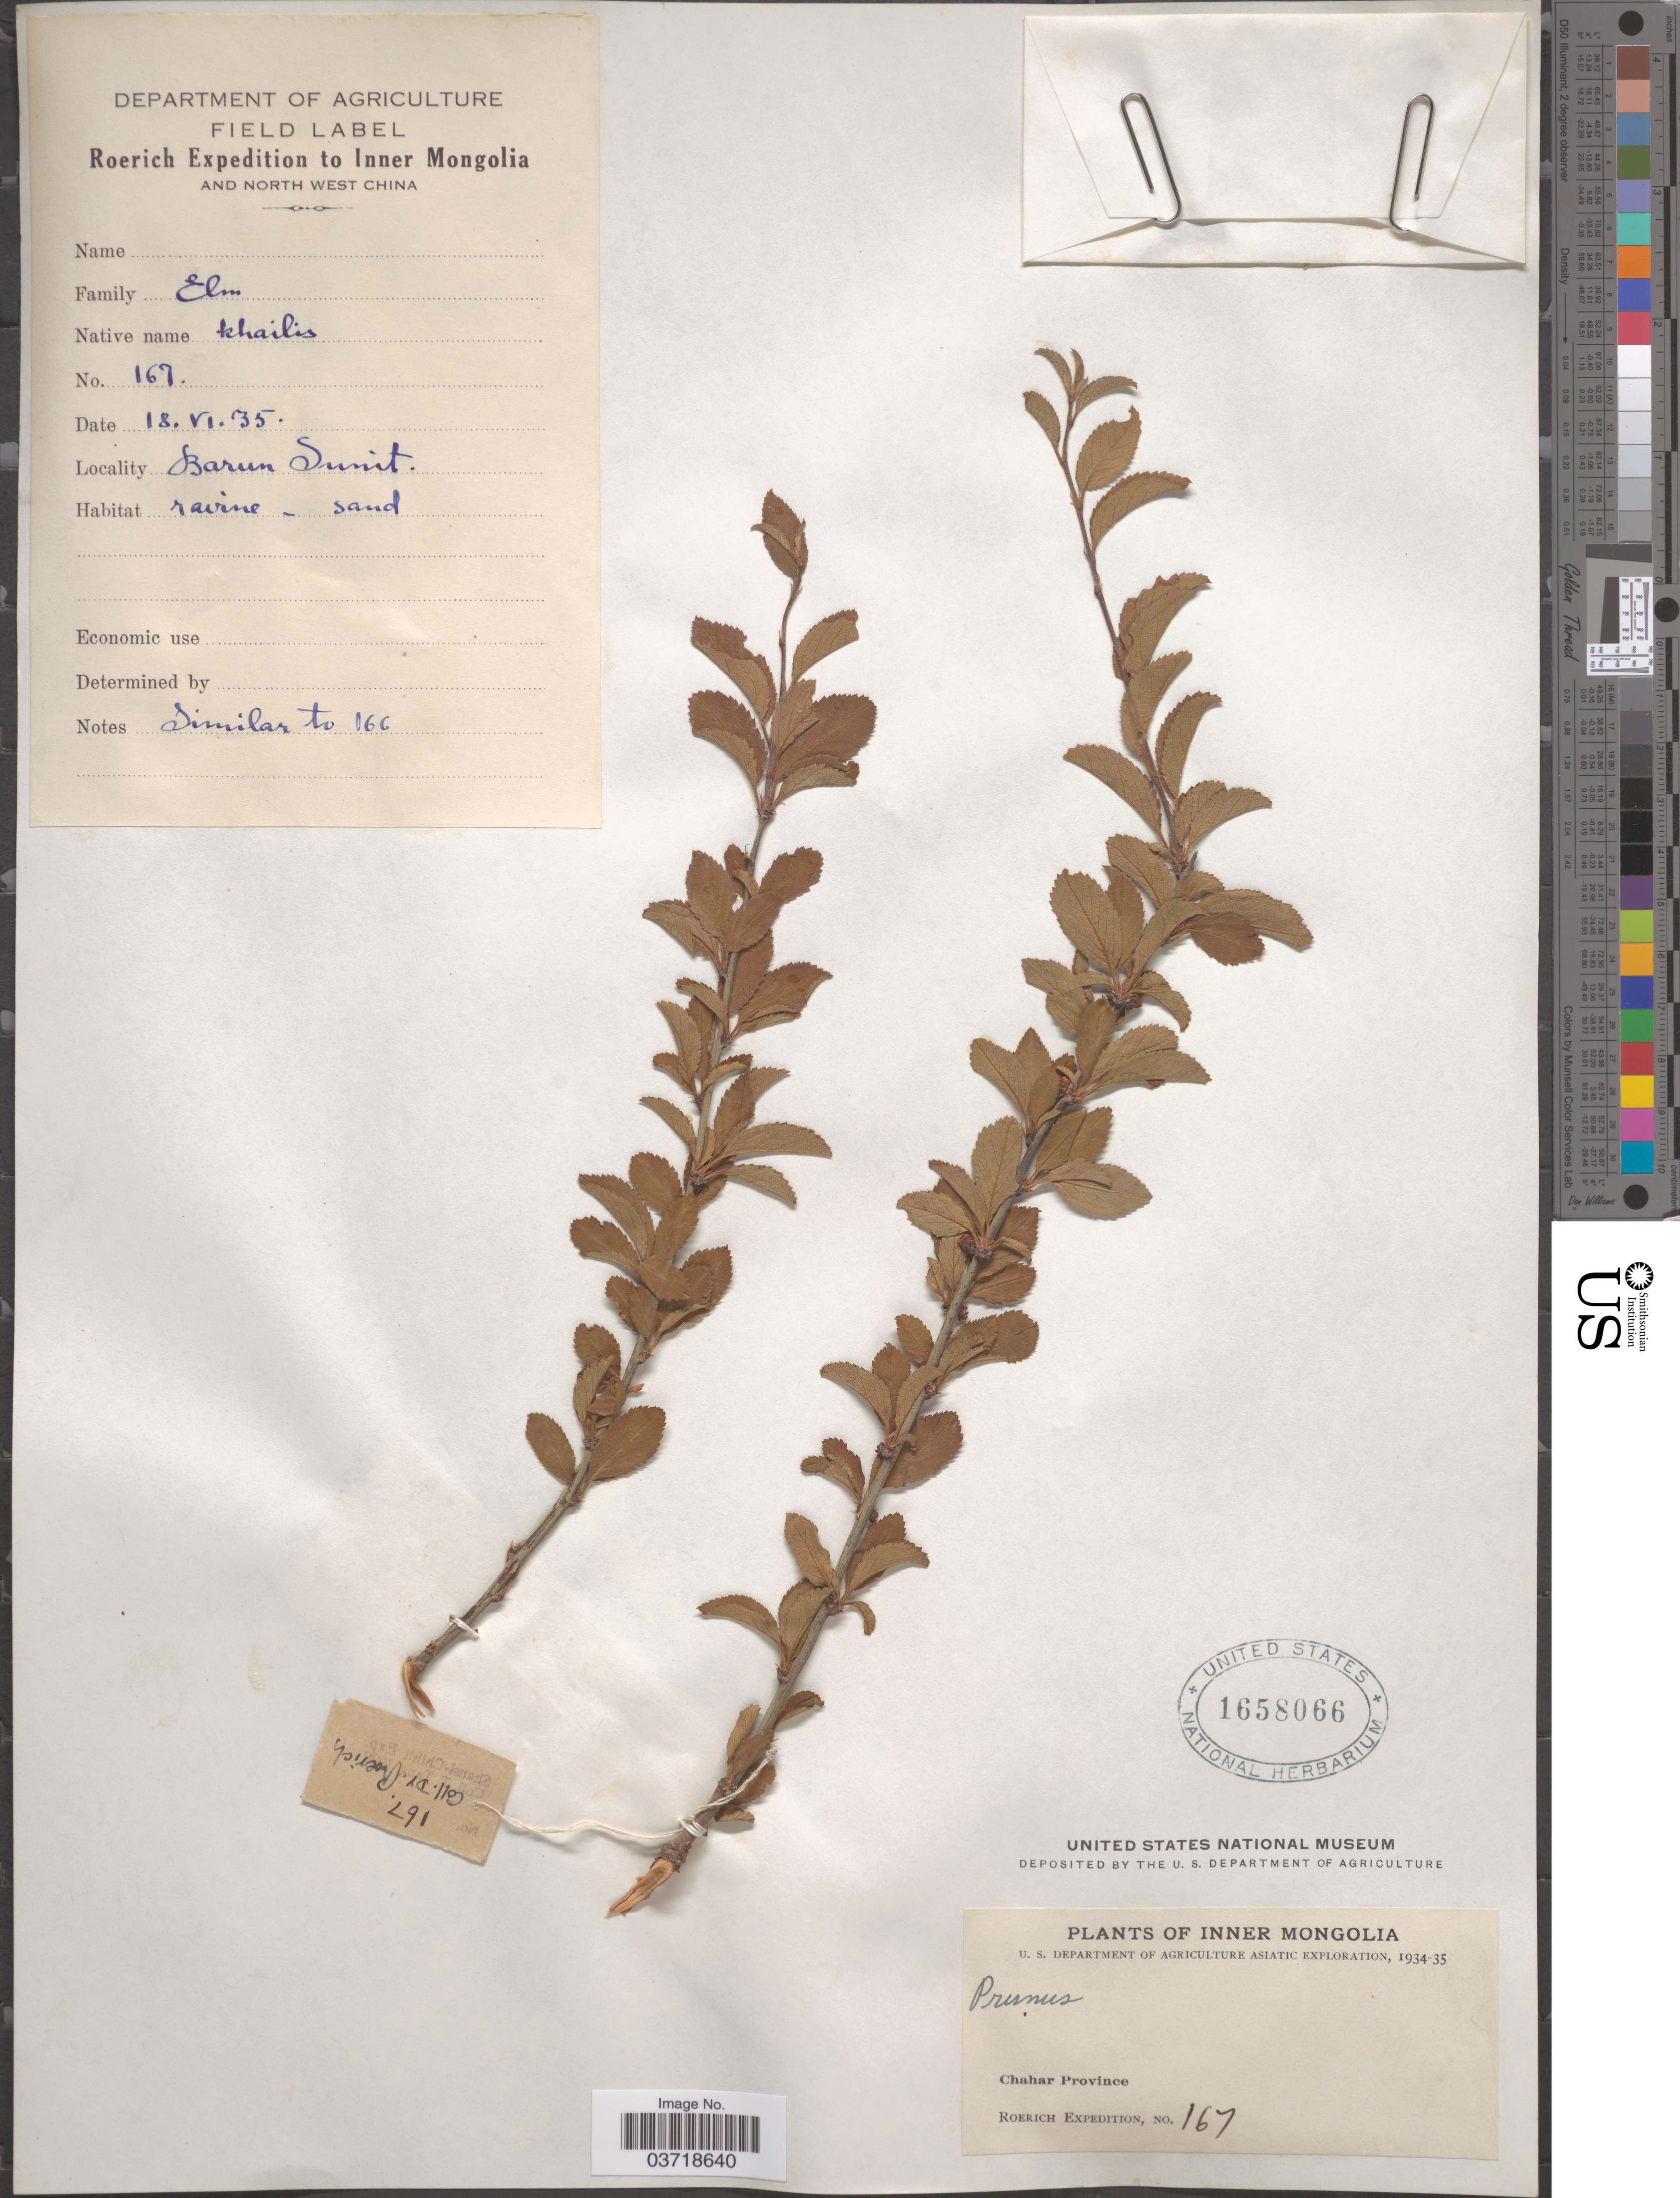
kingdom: Plantae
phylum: Tracheophyta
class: Magnoliopsida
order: Rosales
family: Rosaceae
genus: Prunus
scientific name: Prunus sp.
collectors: Roerich Expedition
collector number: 167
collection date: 1935-06-18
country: China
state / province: Nei Monggol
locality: Inner Mongolia and North West China. Barun Sunit. Chahar Province.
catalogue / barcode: US 1658066